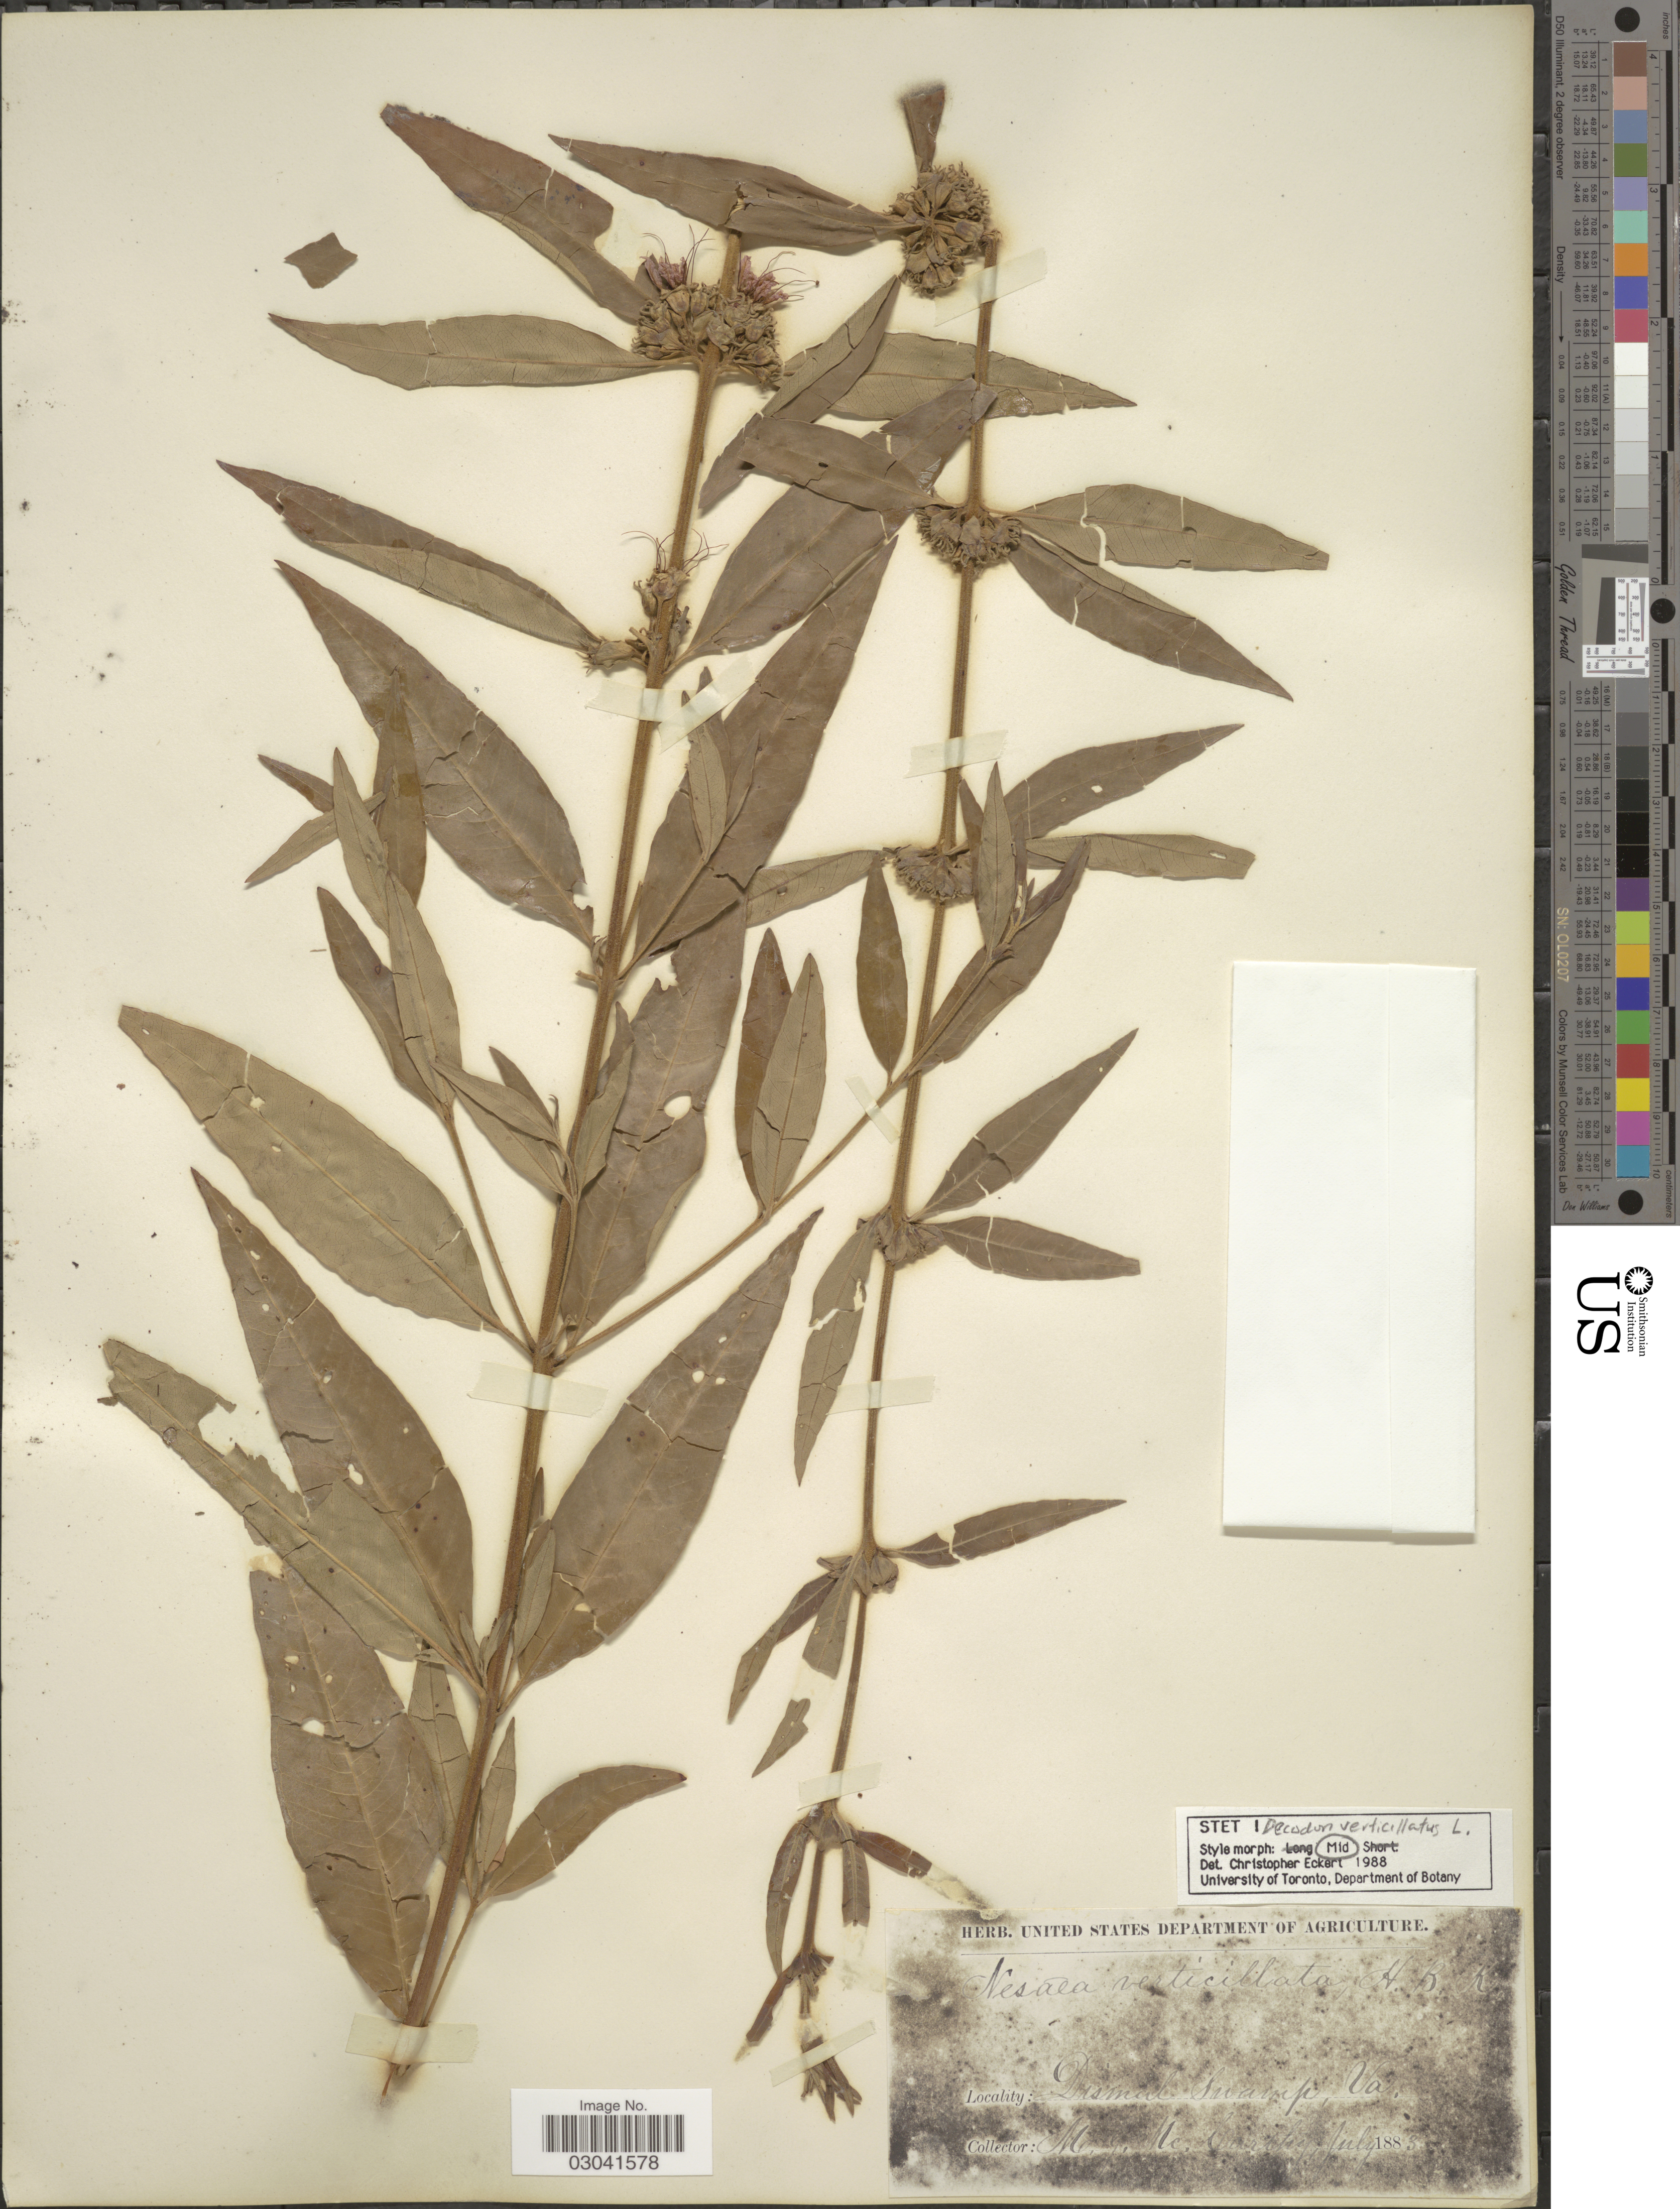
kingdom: Plantae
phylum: Tracheophyta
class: Magnoliopsida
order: Myrtales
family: Lythraceae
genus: Decodon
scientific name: Decodon verticillatus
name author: (L.) Elliott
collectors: M. McCarthy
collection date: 1883-07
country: United States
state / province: Virginia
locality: Dismal Swamp.